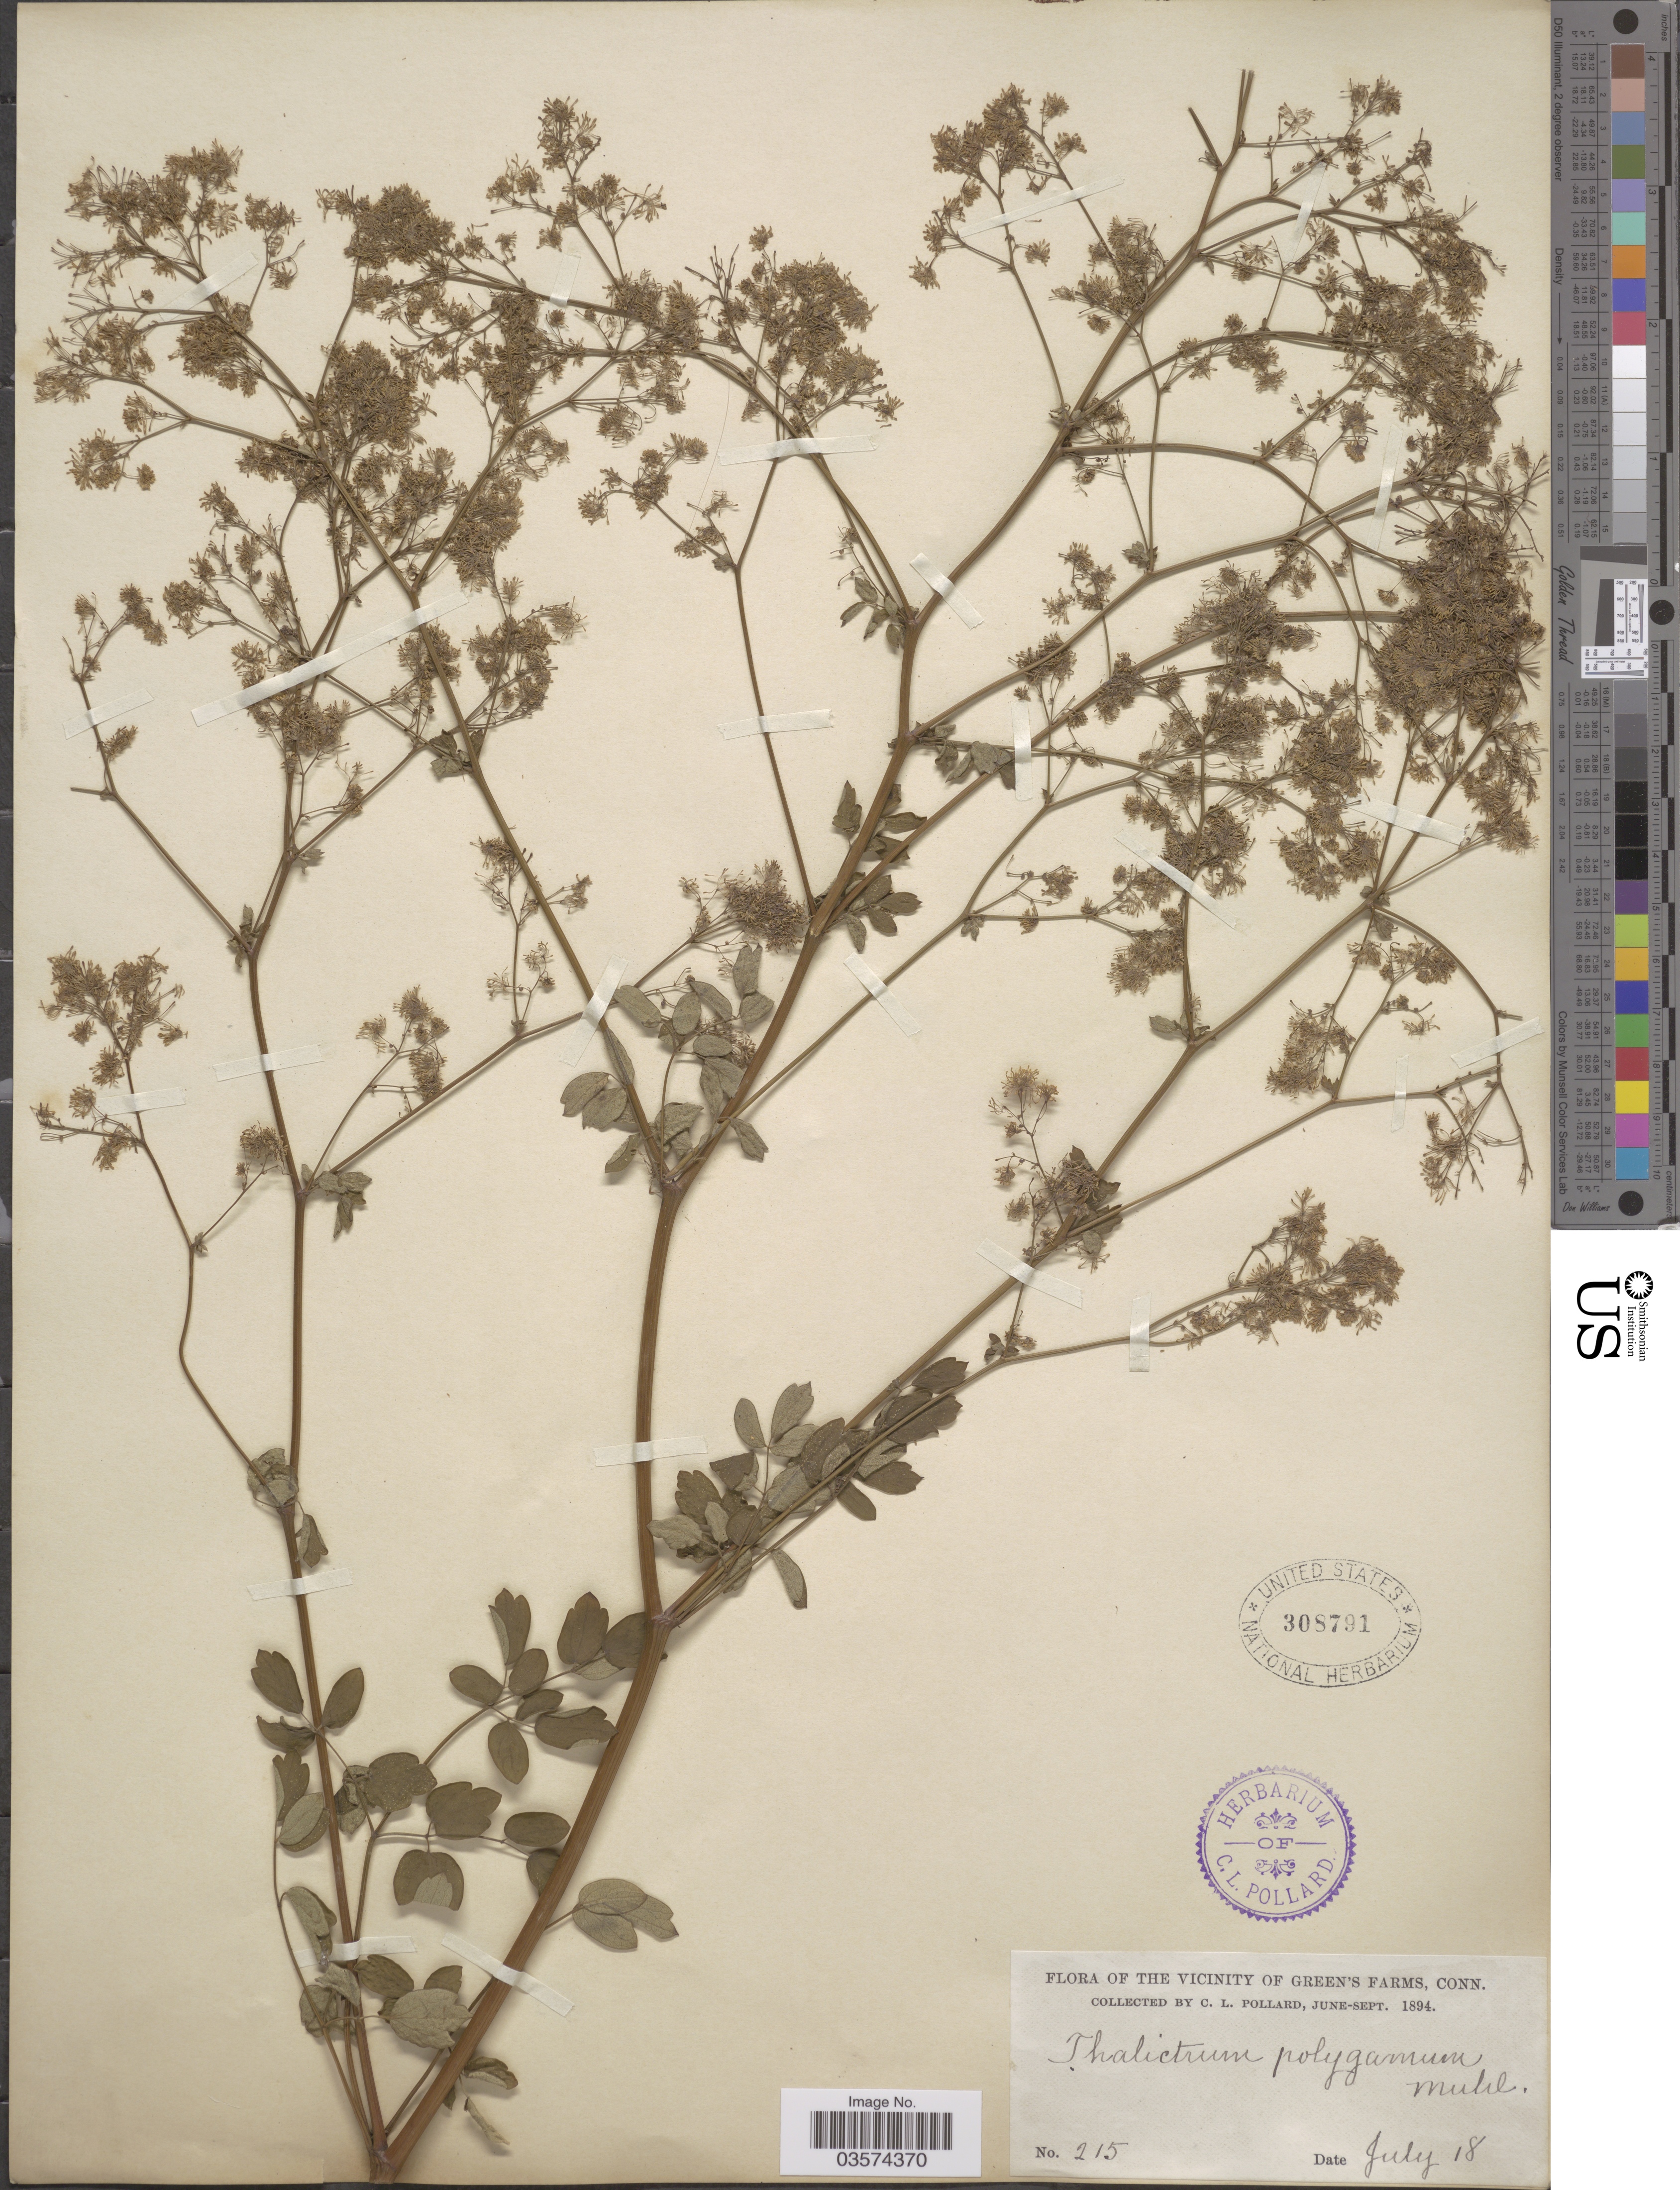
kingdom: Plantae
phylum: Tracheophyta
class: Magnoliopsida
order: Ranunculales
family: Ranunculaceae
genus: Thalictrum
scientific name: Thalictrum pubescens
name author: Pursh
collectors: C. L. Pollard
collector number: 215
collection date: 1894-07-18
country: United States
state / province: Connecticut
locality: The vicinity of Green's Farms.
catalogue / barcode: US 308791